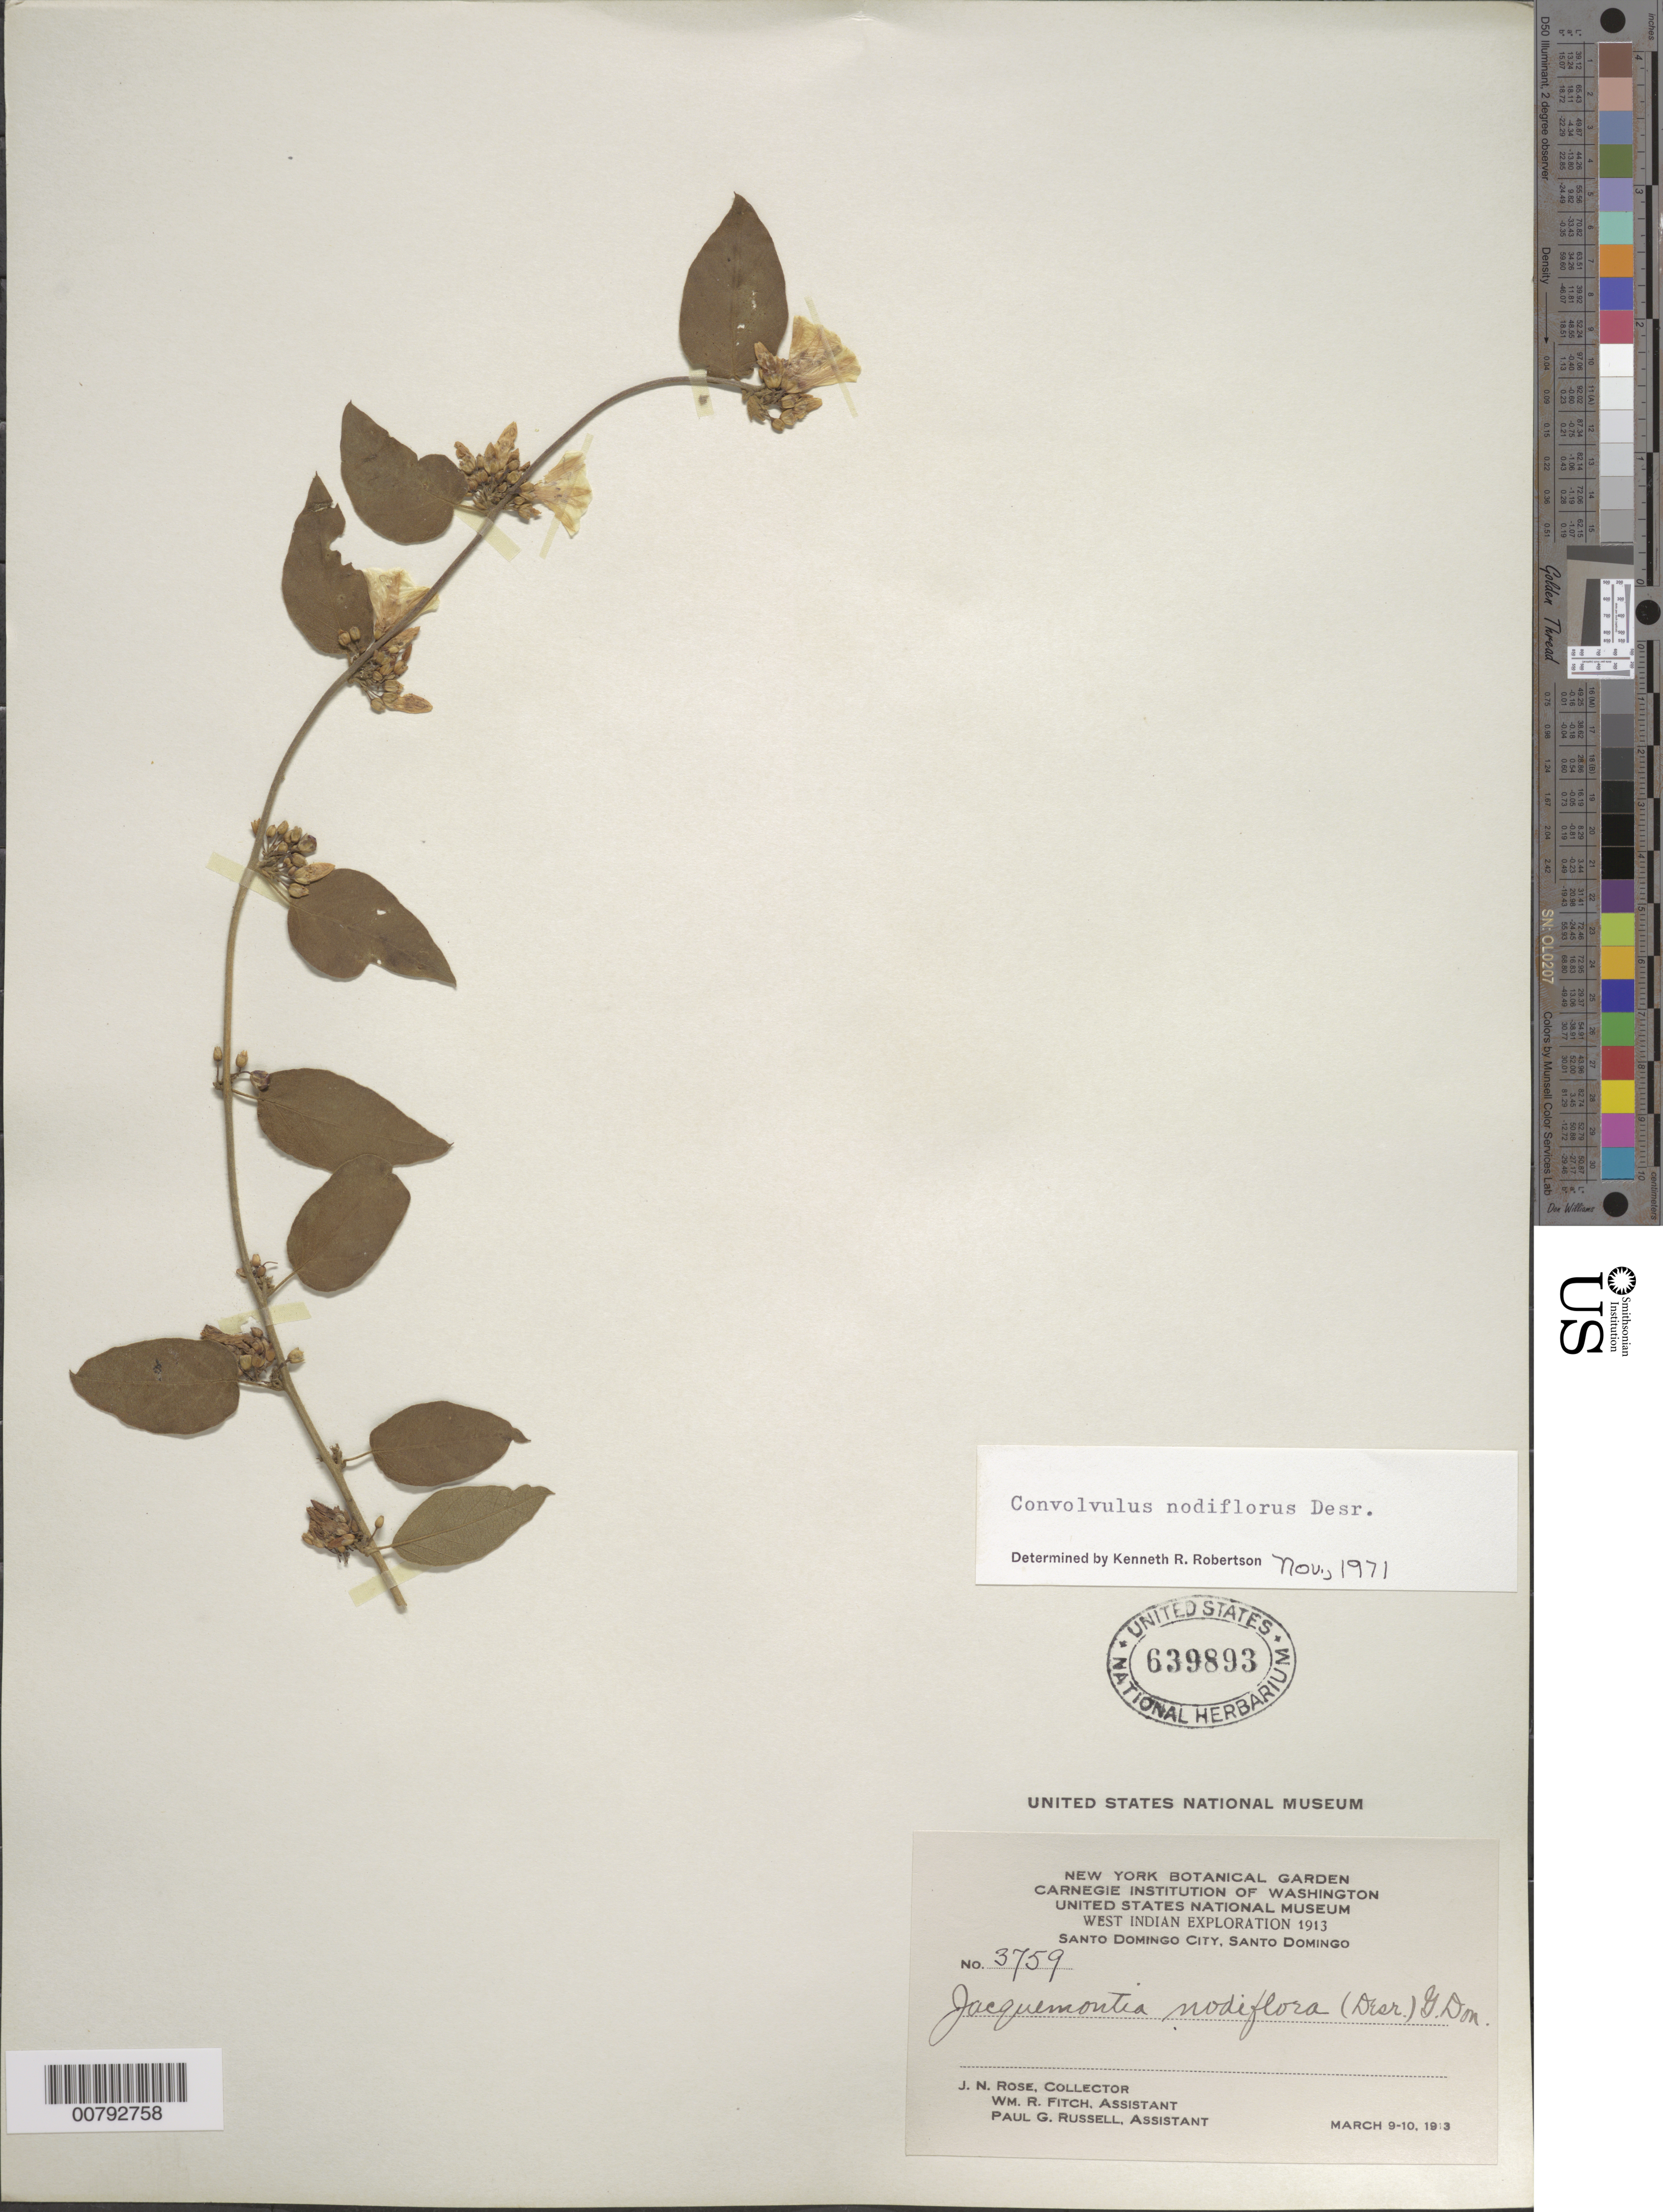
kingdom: Plantae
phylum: Tracheophyta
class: Magnoliopsida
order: Solanales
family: Convolvulaceae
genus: Convolvulus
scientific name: Convolvulus nodiflorus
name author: Desr.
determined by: Robertson, K. R.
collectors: J. N. Rose, W. R. Fitch & P. G. Russell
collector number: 3759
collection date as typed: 09 Mar 1913 to 10 Mar 1913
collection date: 1913-03-09/1913-03-10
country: Dominican Republic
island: Hispaniola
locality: Santo Domingo City.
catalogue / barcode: US 639893